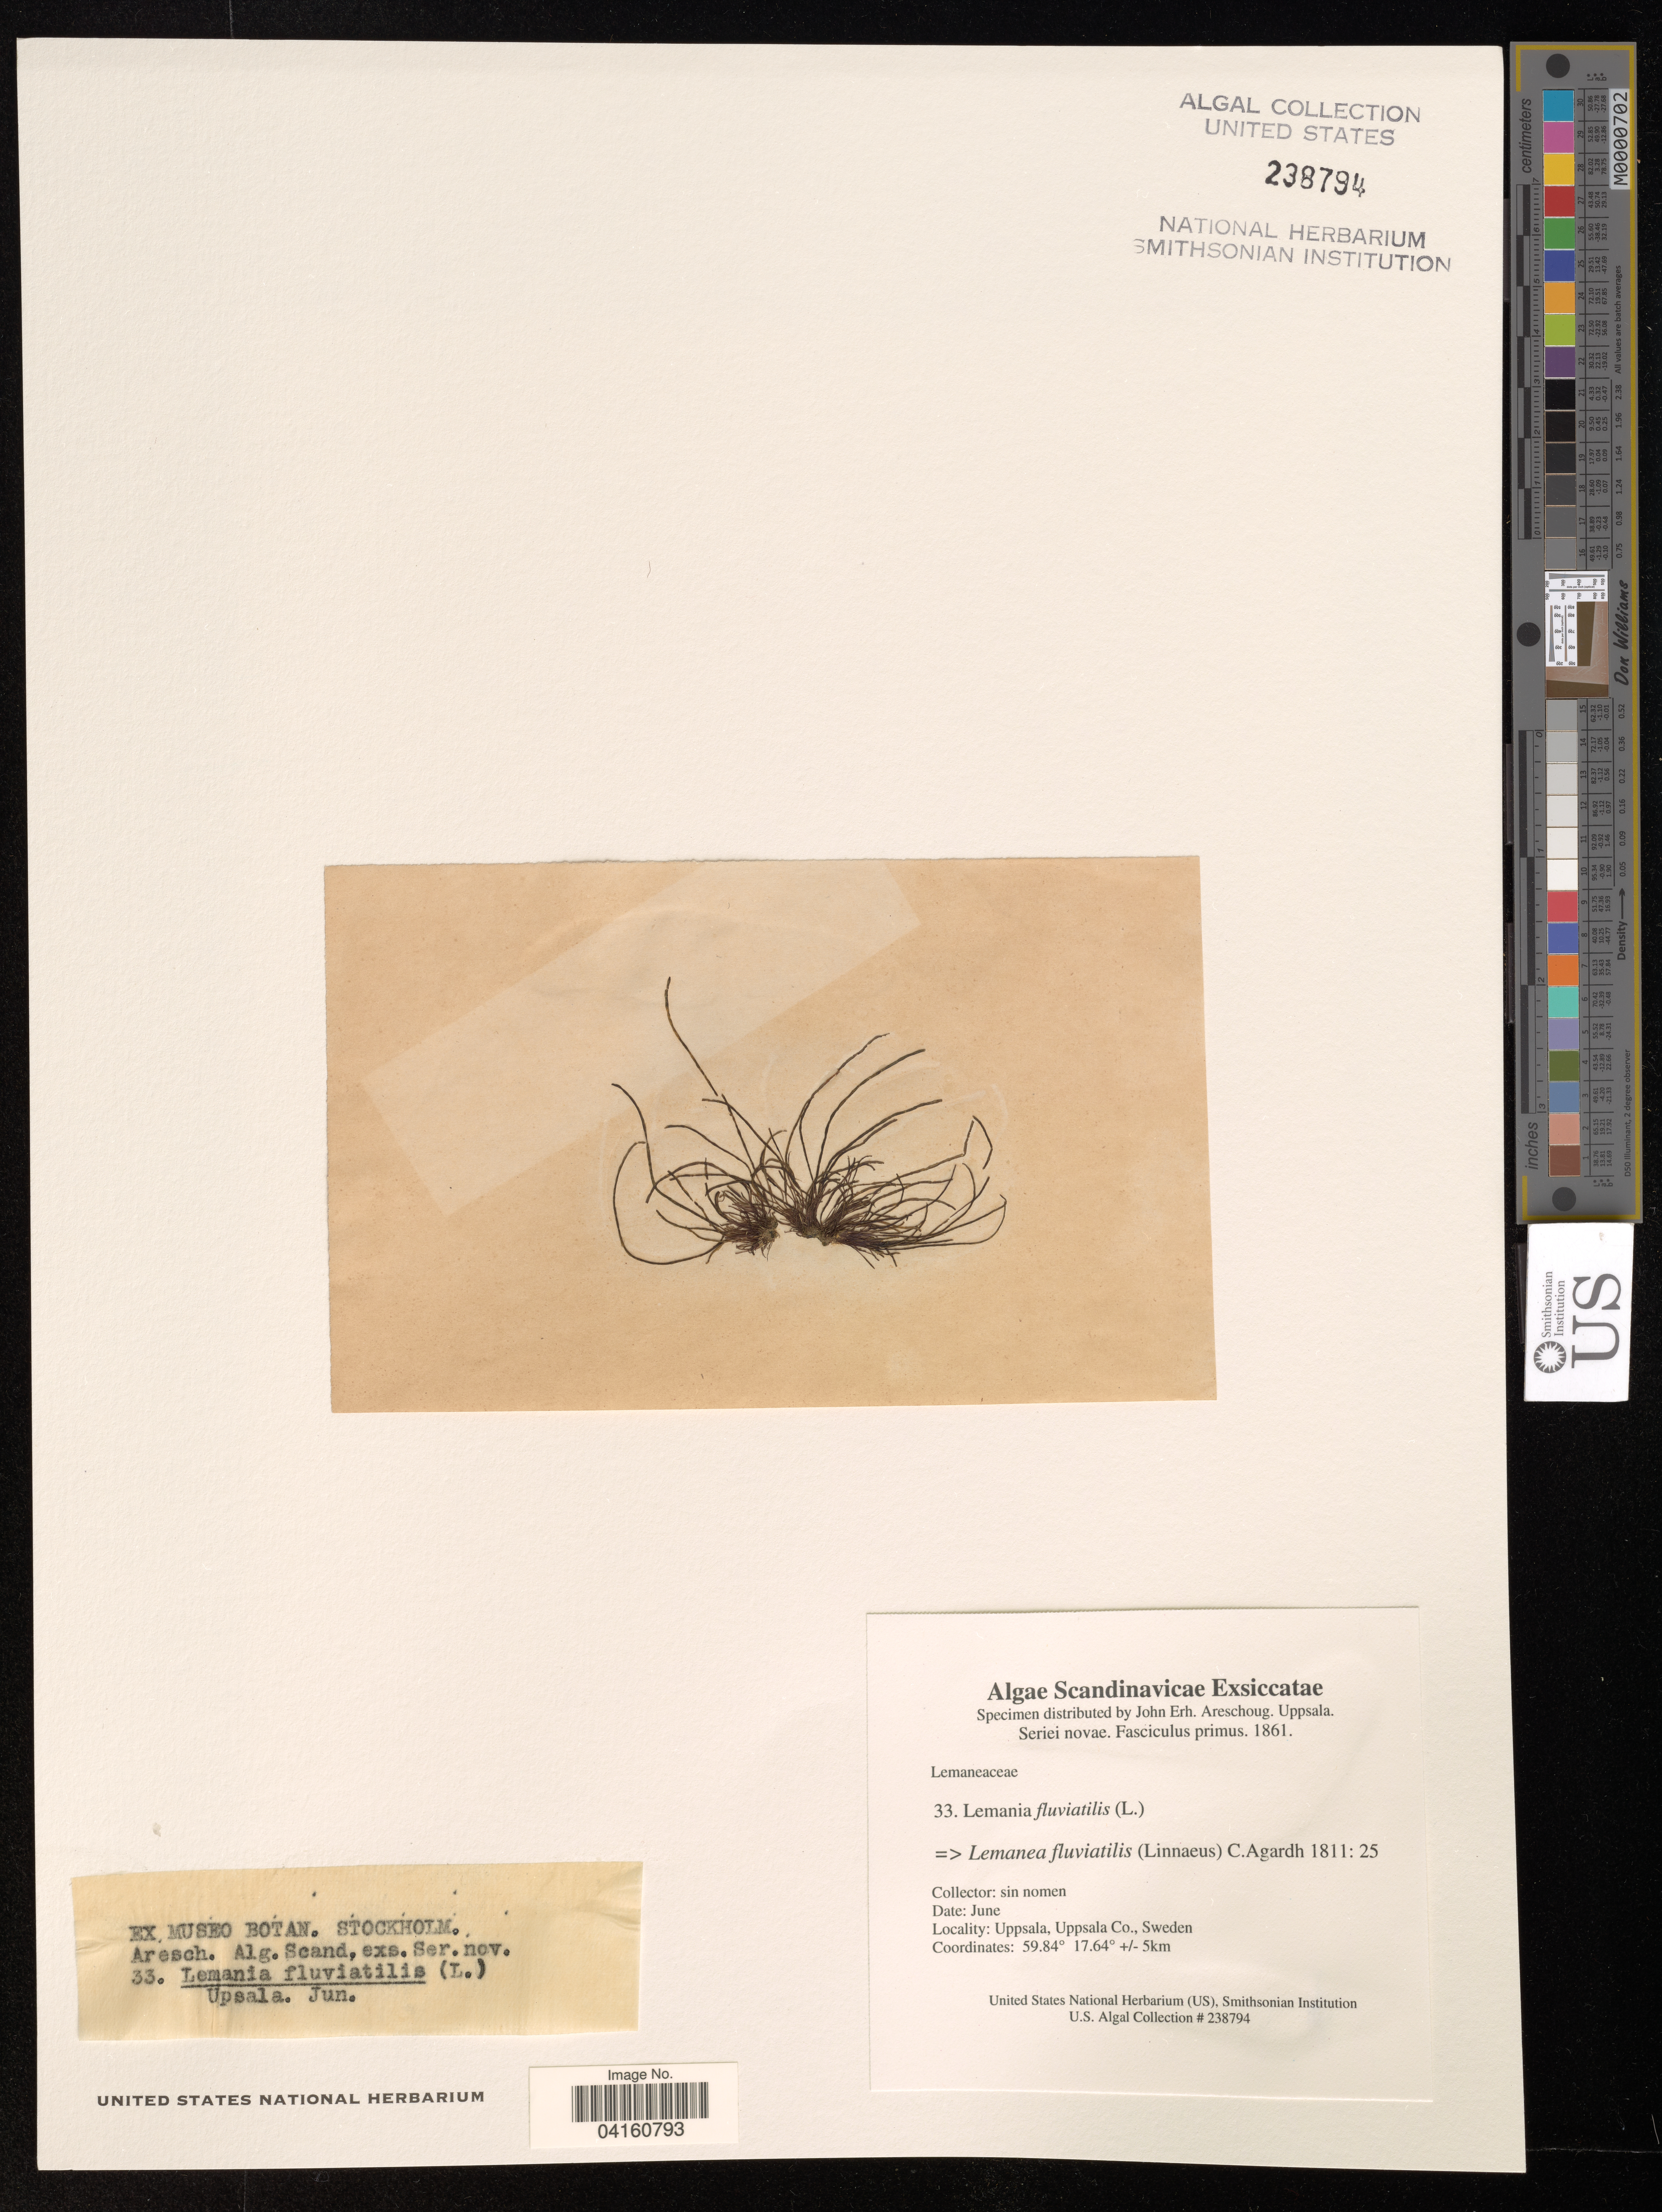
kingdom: Plantae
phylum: Rhodophyta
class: Florideophyceae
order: Batrachospermales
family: Lemaneaceae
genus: Lemanea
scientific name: Lemanea fluviatilis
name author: (L.) C. Agardh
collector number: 33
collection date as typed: June 1861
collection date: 1861-06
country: Sweden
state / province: Uppsala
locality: Uppsala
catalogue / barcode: US 238794